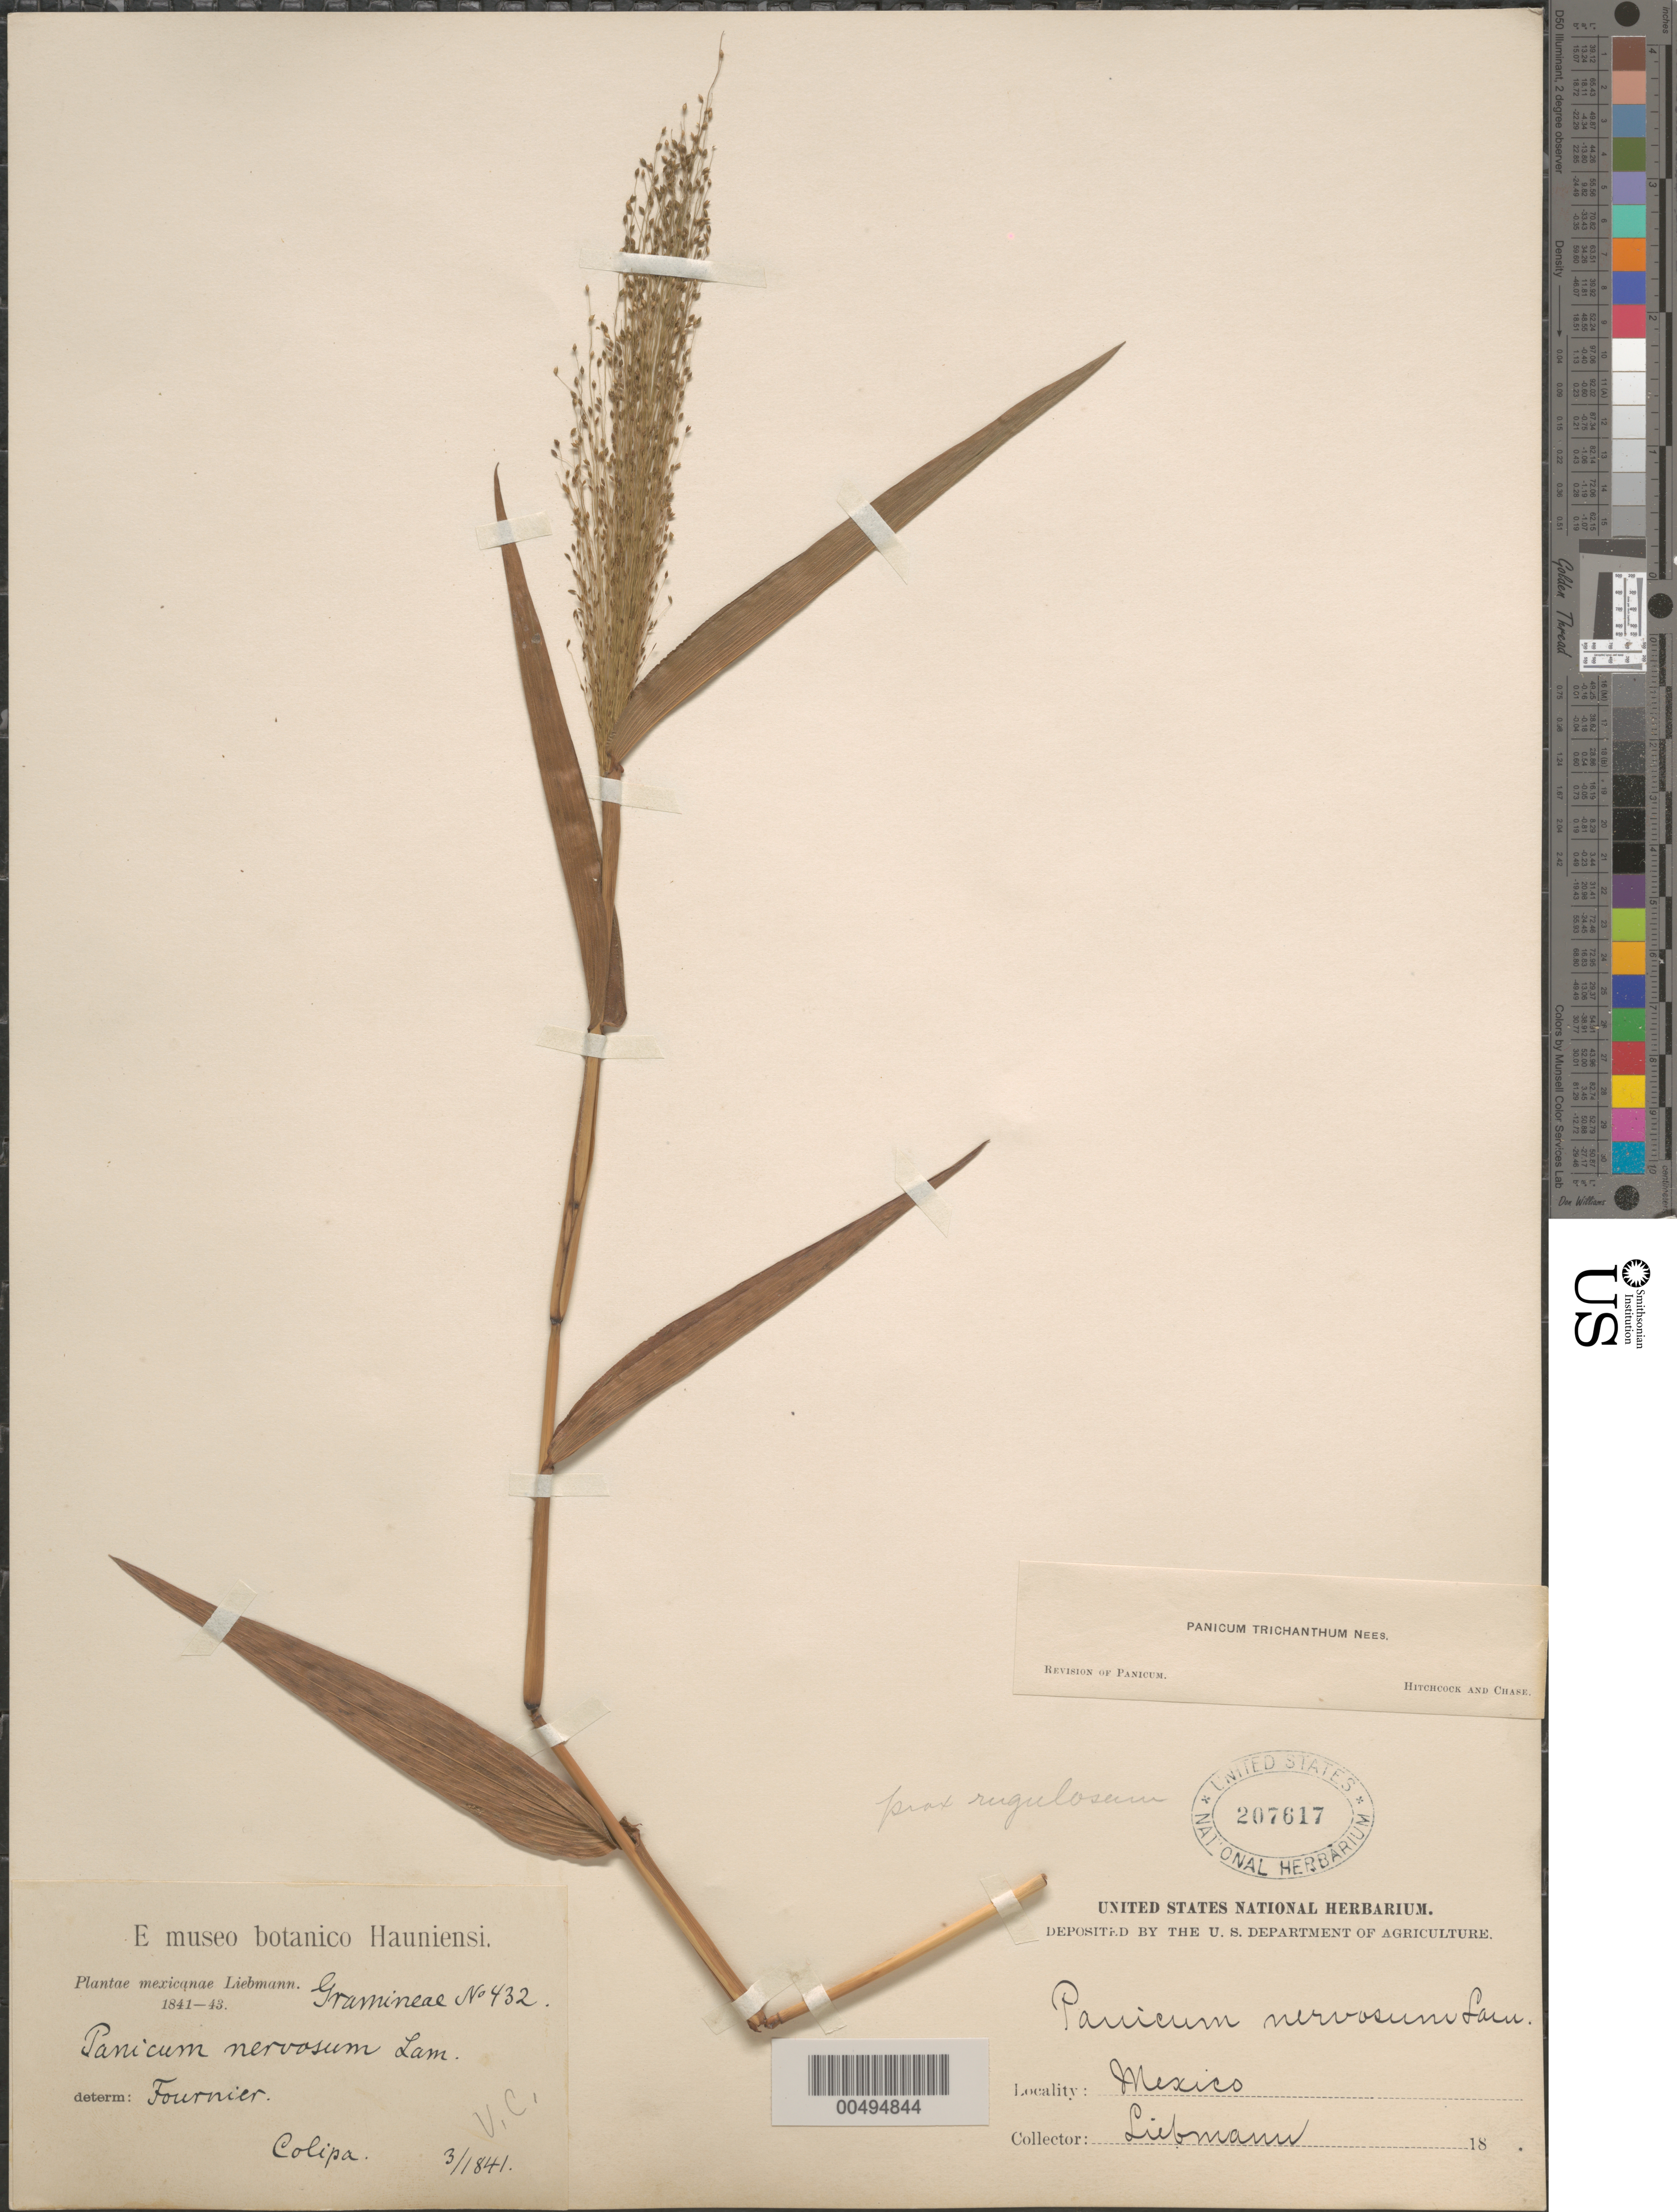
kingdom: Plantae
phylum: Tracheophyta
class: Liliopsida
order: Poales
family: Poaceae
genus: Panicum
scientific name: Panicum bartlettii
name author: Swallen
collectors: F. M. Liebmann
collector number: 432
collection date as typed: Mar 1841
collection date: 1841-03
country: Mexico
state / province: Veracruz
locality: Colipa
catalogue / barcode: US 207617